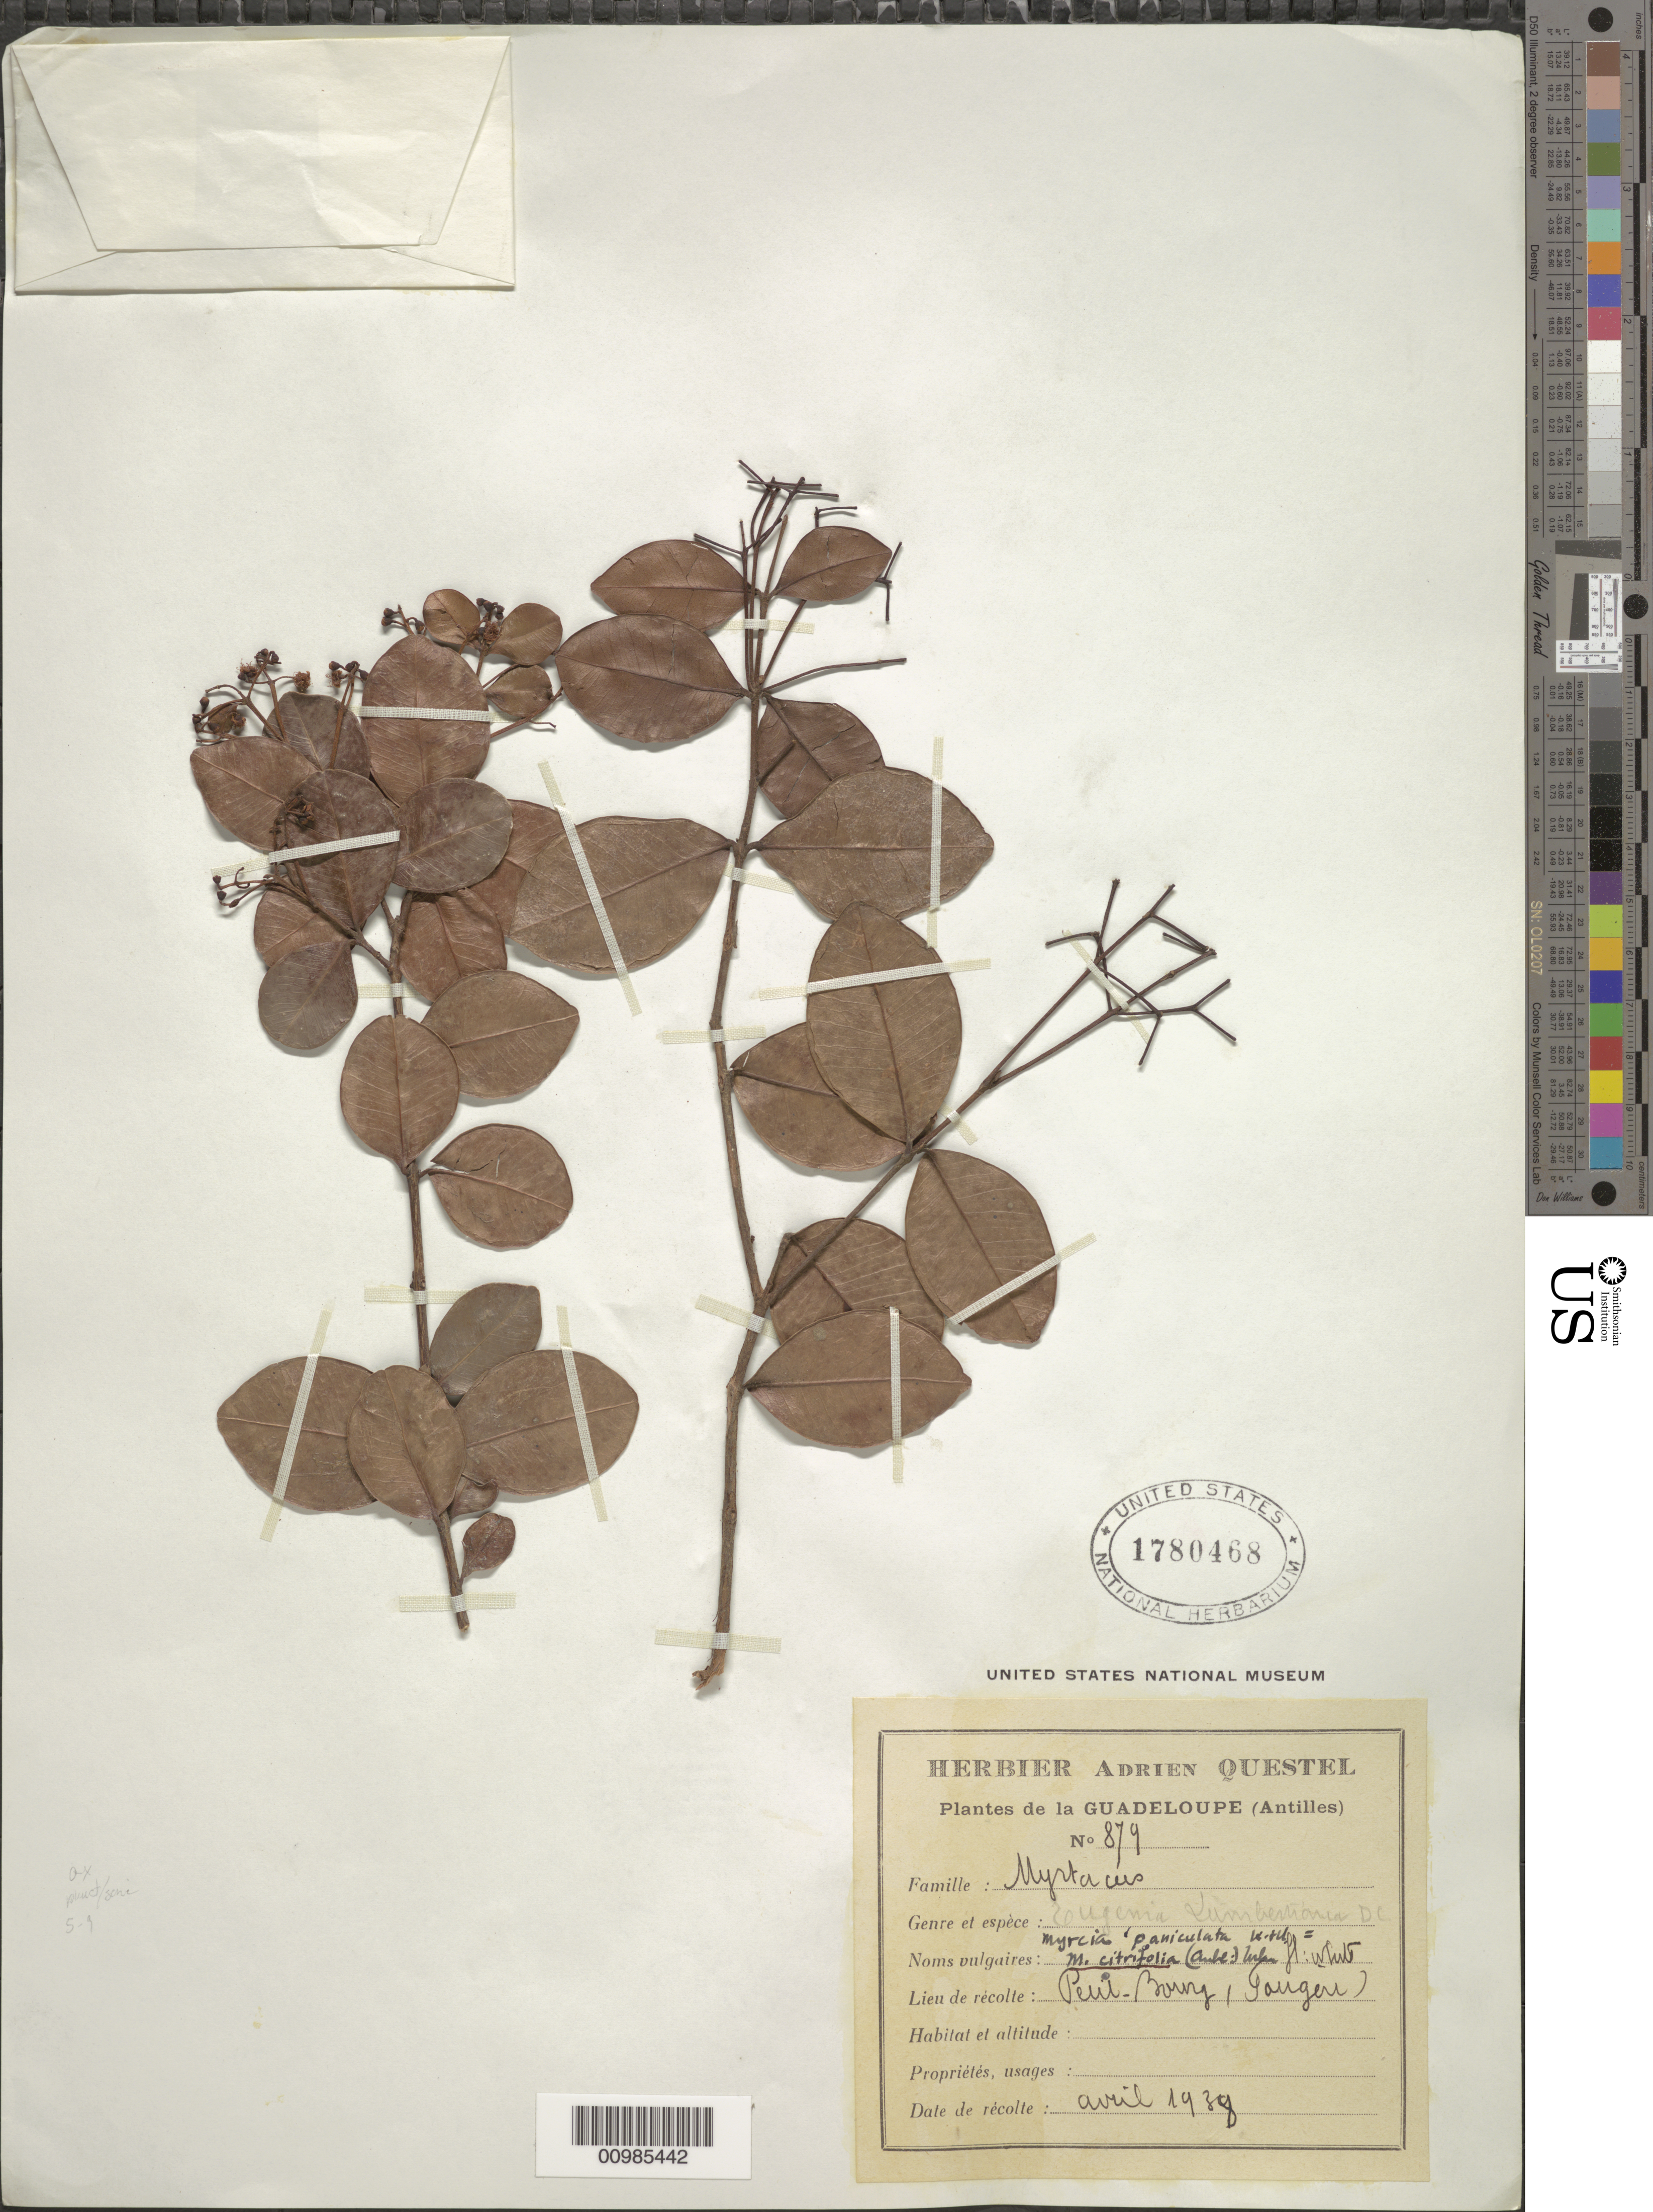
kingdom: Plantae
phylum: Tracheophyta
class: Magnoliopsida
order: Myrtales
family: Myrtaceae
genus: Myrcia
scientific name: Myrcia citrifolia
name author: (Aubl.) Urb.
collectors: A. Questel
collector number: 879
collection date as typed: Apr 1938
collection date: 1938-04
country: Guadeloupe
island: Basse Terre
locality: Petit-Bourg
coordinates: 0 N, 0 E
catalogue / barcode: US 1780468